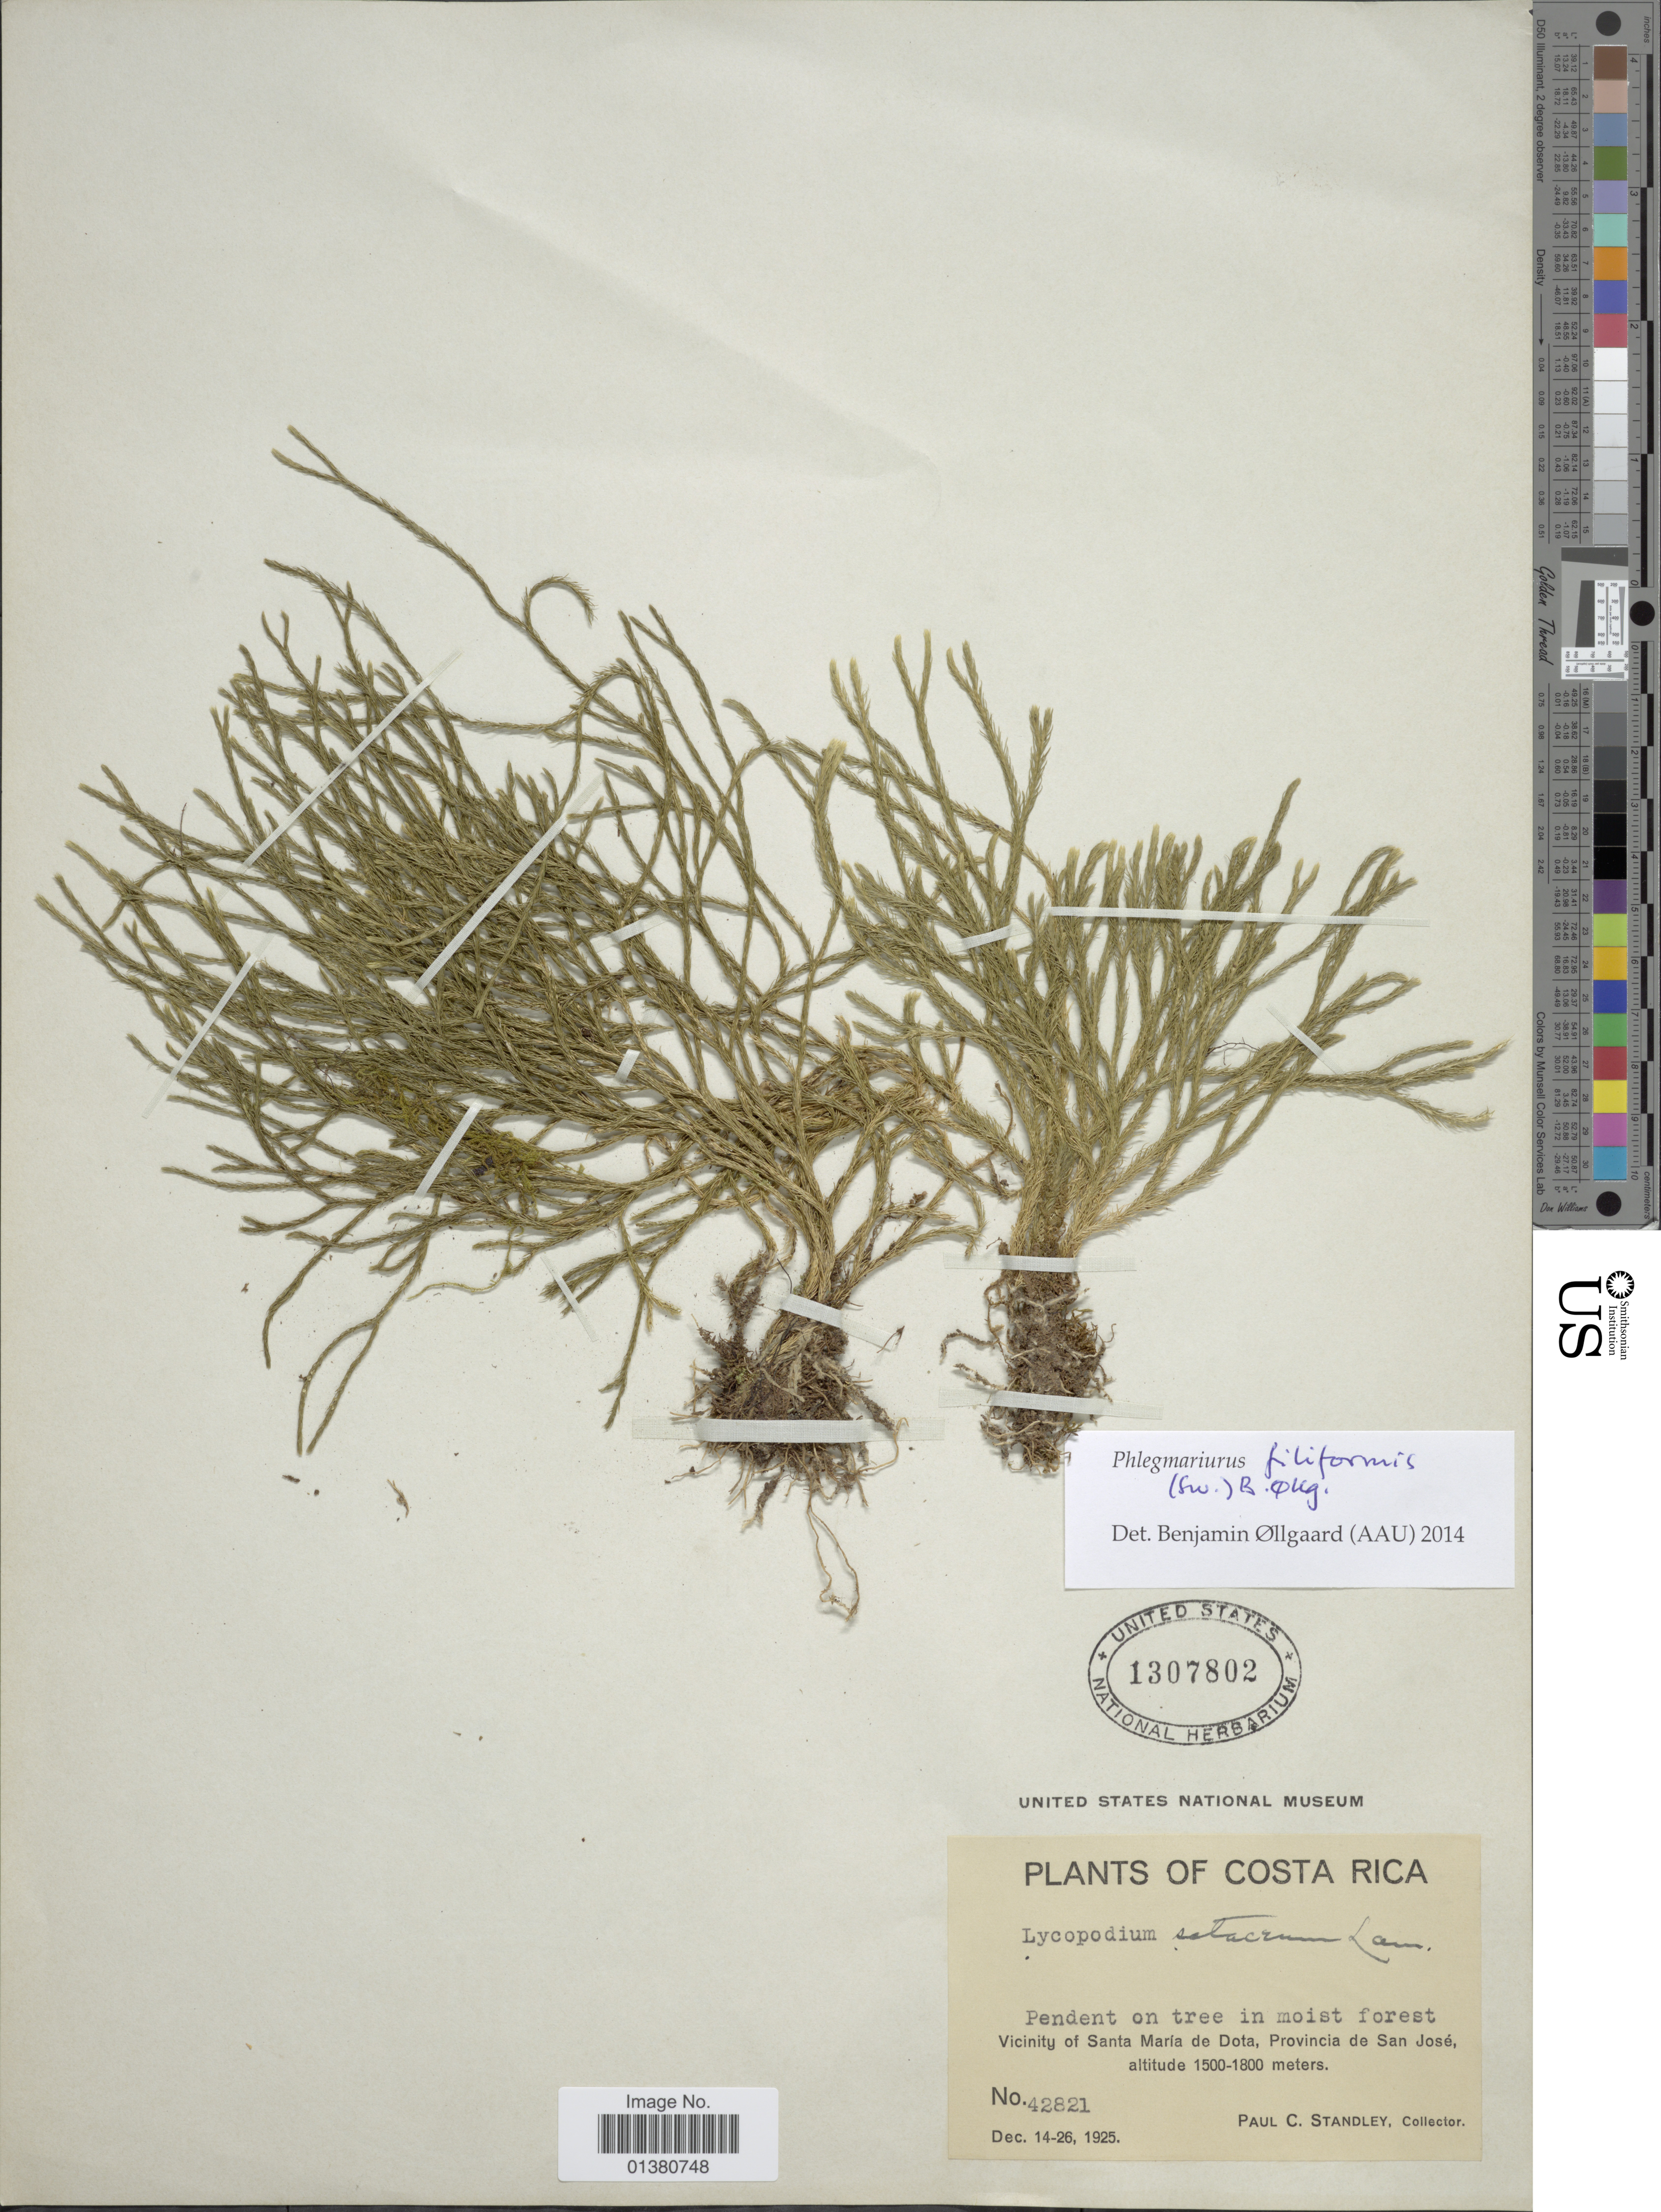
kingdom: Plantae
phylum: Tracheophyta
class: Lycopodiopsida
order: Lycopodiales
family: Lycopodiaceae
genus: Phlegmariurus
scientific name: Phlegmariurus filiformis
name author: (Sw.) W.H. Wagner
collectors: P. C. Standley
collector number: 42821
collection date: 1925-12-14/1925-12-26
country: Costa Rica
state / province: San José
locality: Vicinity of Santa Maria de Dota, Provincia de San José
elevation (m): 1500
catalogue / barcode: US 1307802